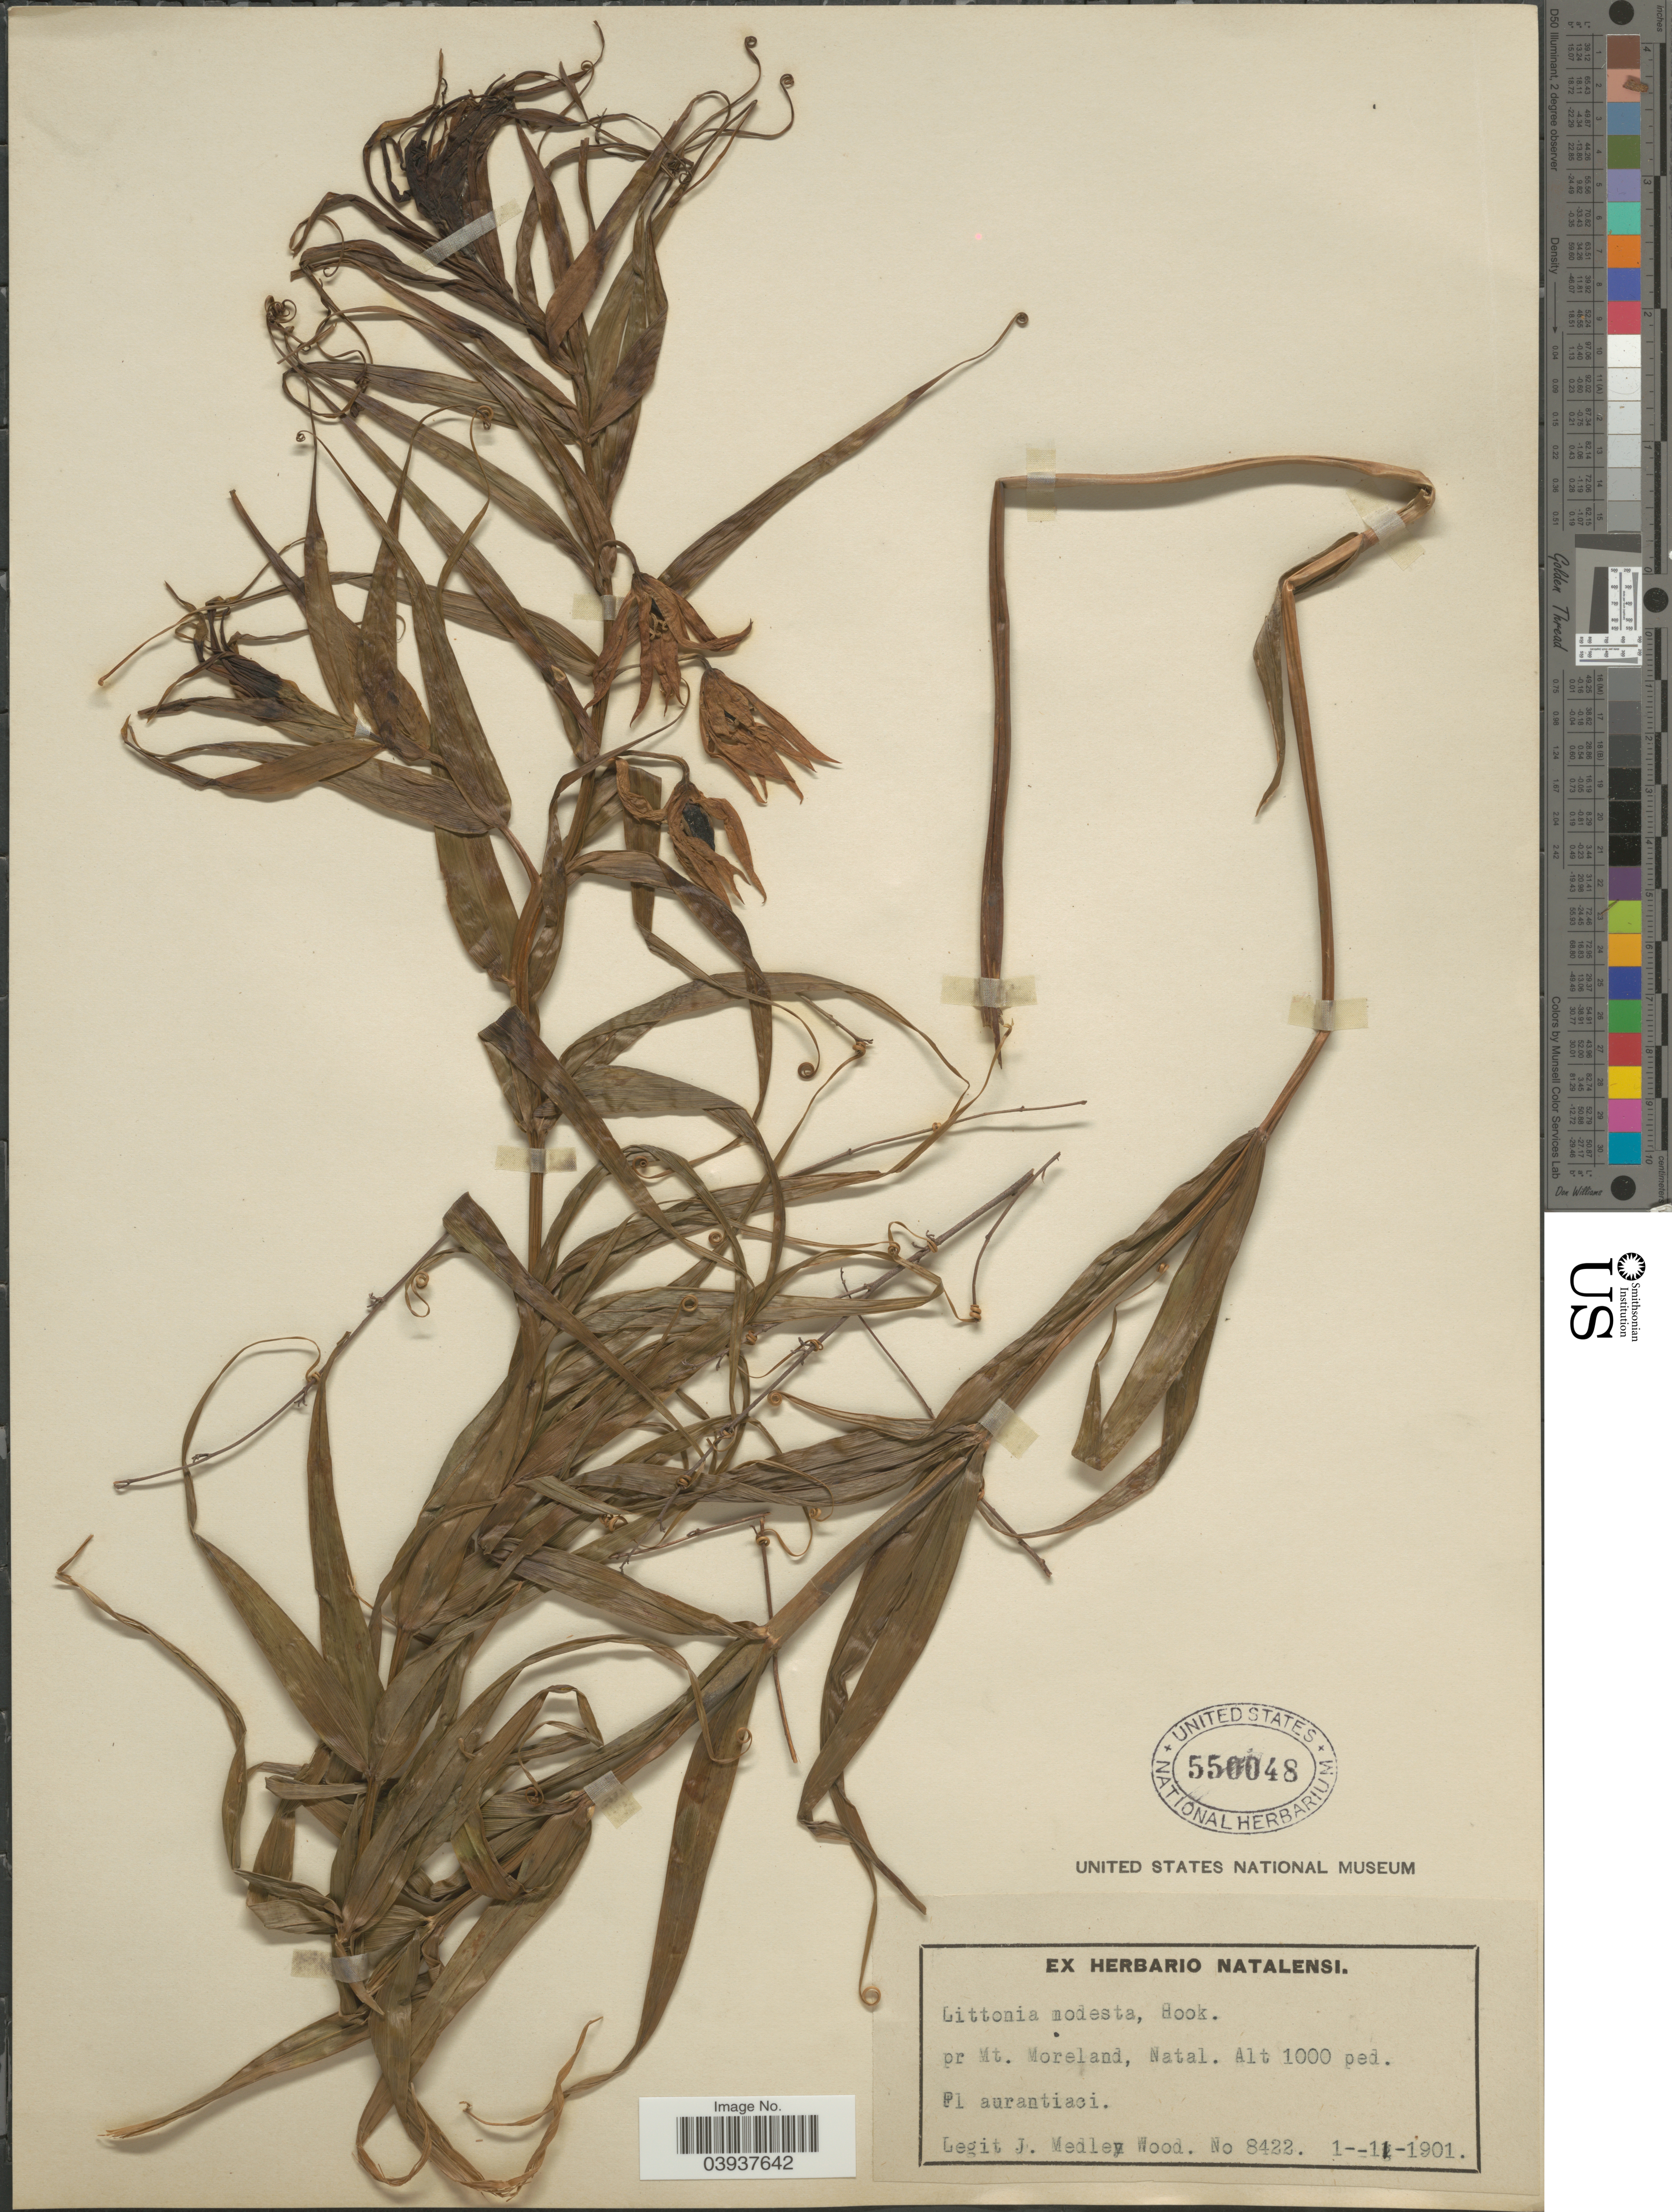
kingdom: Plantae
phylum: Tracheophyta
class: Liliopsida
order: Liliales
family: Colchicaceae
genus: Gloriosa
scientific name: Gloriosa modesta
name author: (Hook.) J.C. Manning & Vinn.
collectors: J. M. Wood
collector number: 8422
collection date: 1901-11-01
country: South Africa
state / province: KwaZulu-Natal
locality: Pr Mt. Moreland, Natal.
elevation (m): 305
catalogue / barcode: US 550048